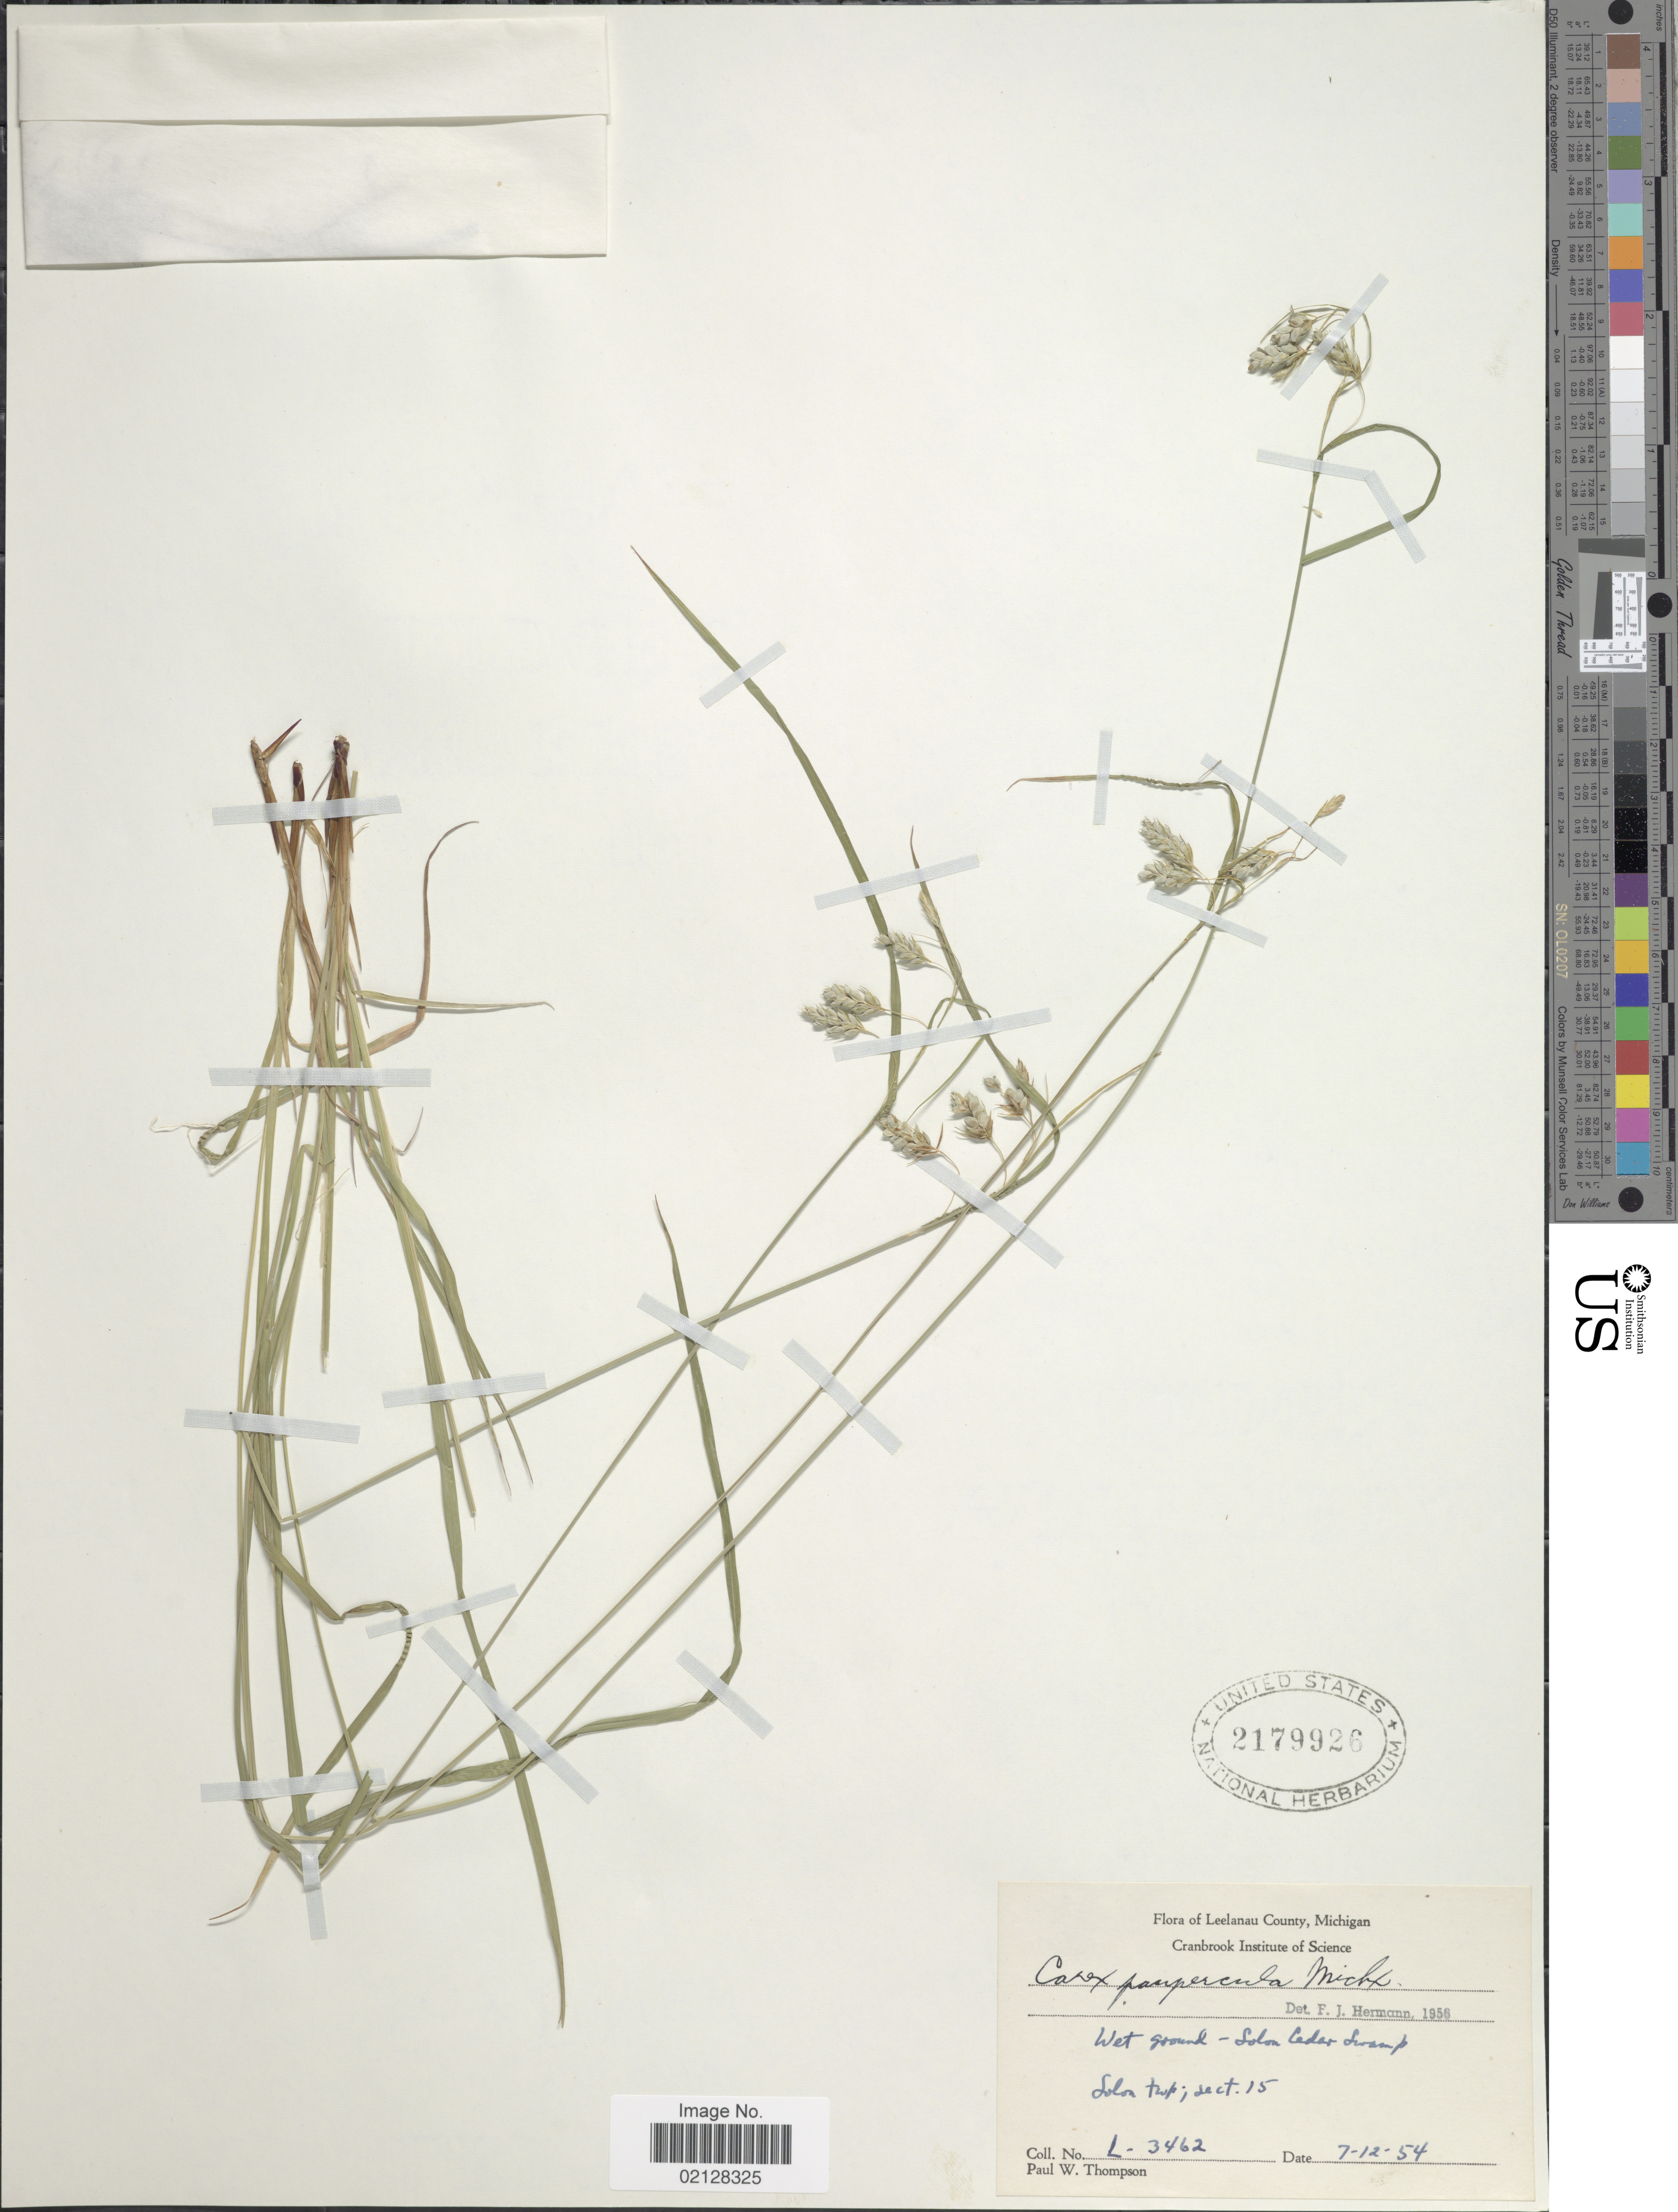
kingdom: Plantae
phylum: Tracheophyta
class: Liliopsida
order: Poales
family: Cyperaceae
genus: Carex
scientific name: Carex magellanica subsp. irrigua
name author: (Wahlenb.) Hiitonen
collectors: P. Thompson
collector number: L-3462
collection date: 1954-07-12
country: United States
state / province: Michigan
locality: Leelanau County, Solon Cedar Swamp. Solon twp; sect. 15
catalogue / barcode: US 2179926